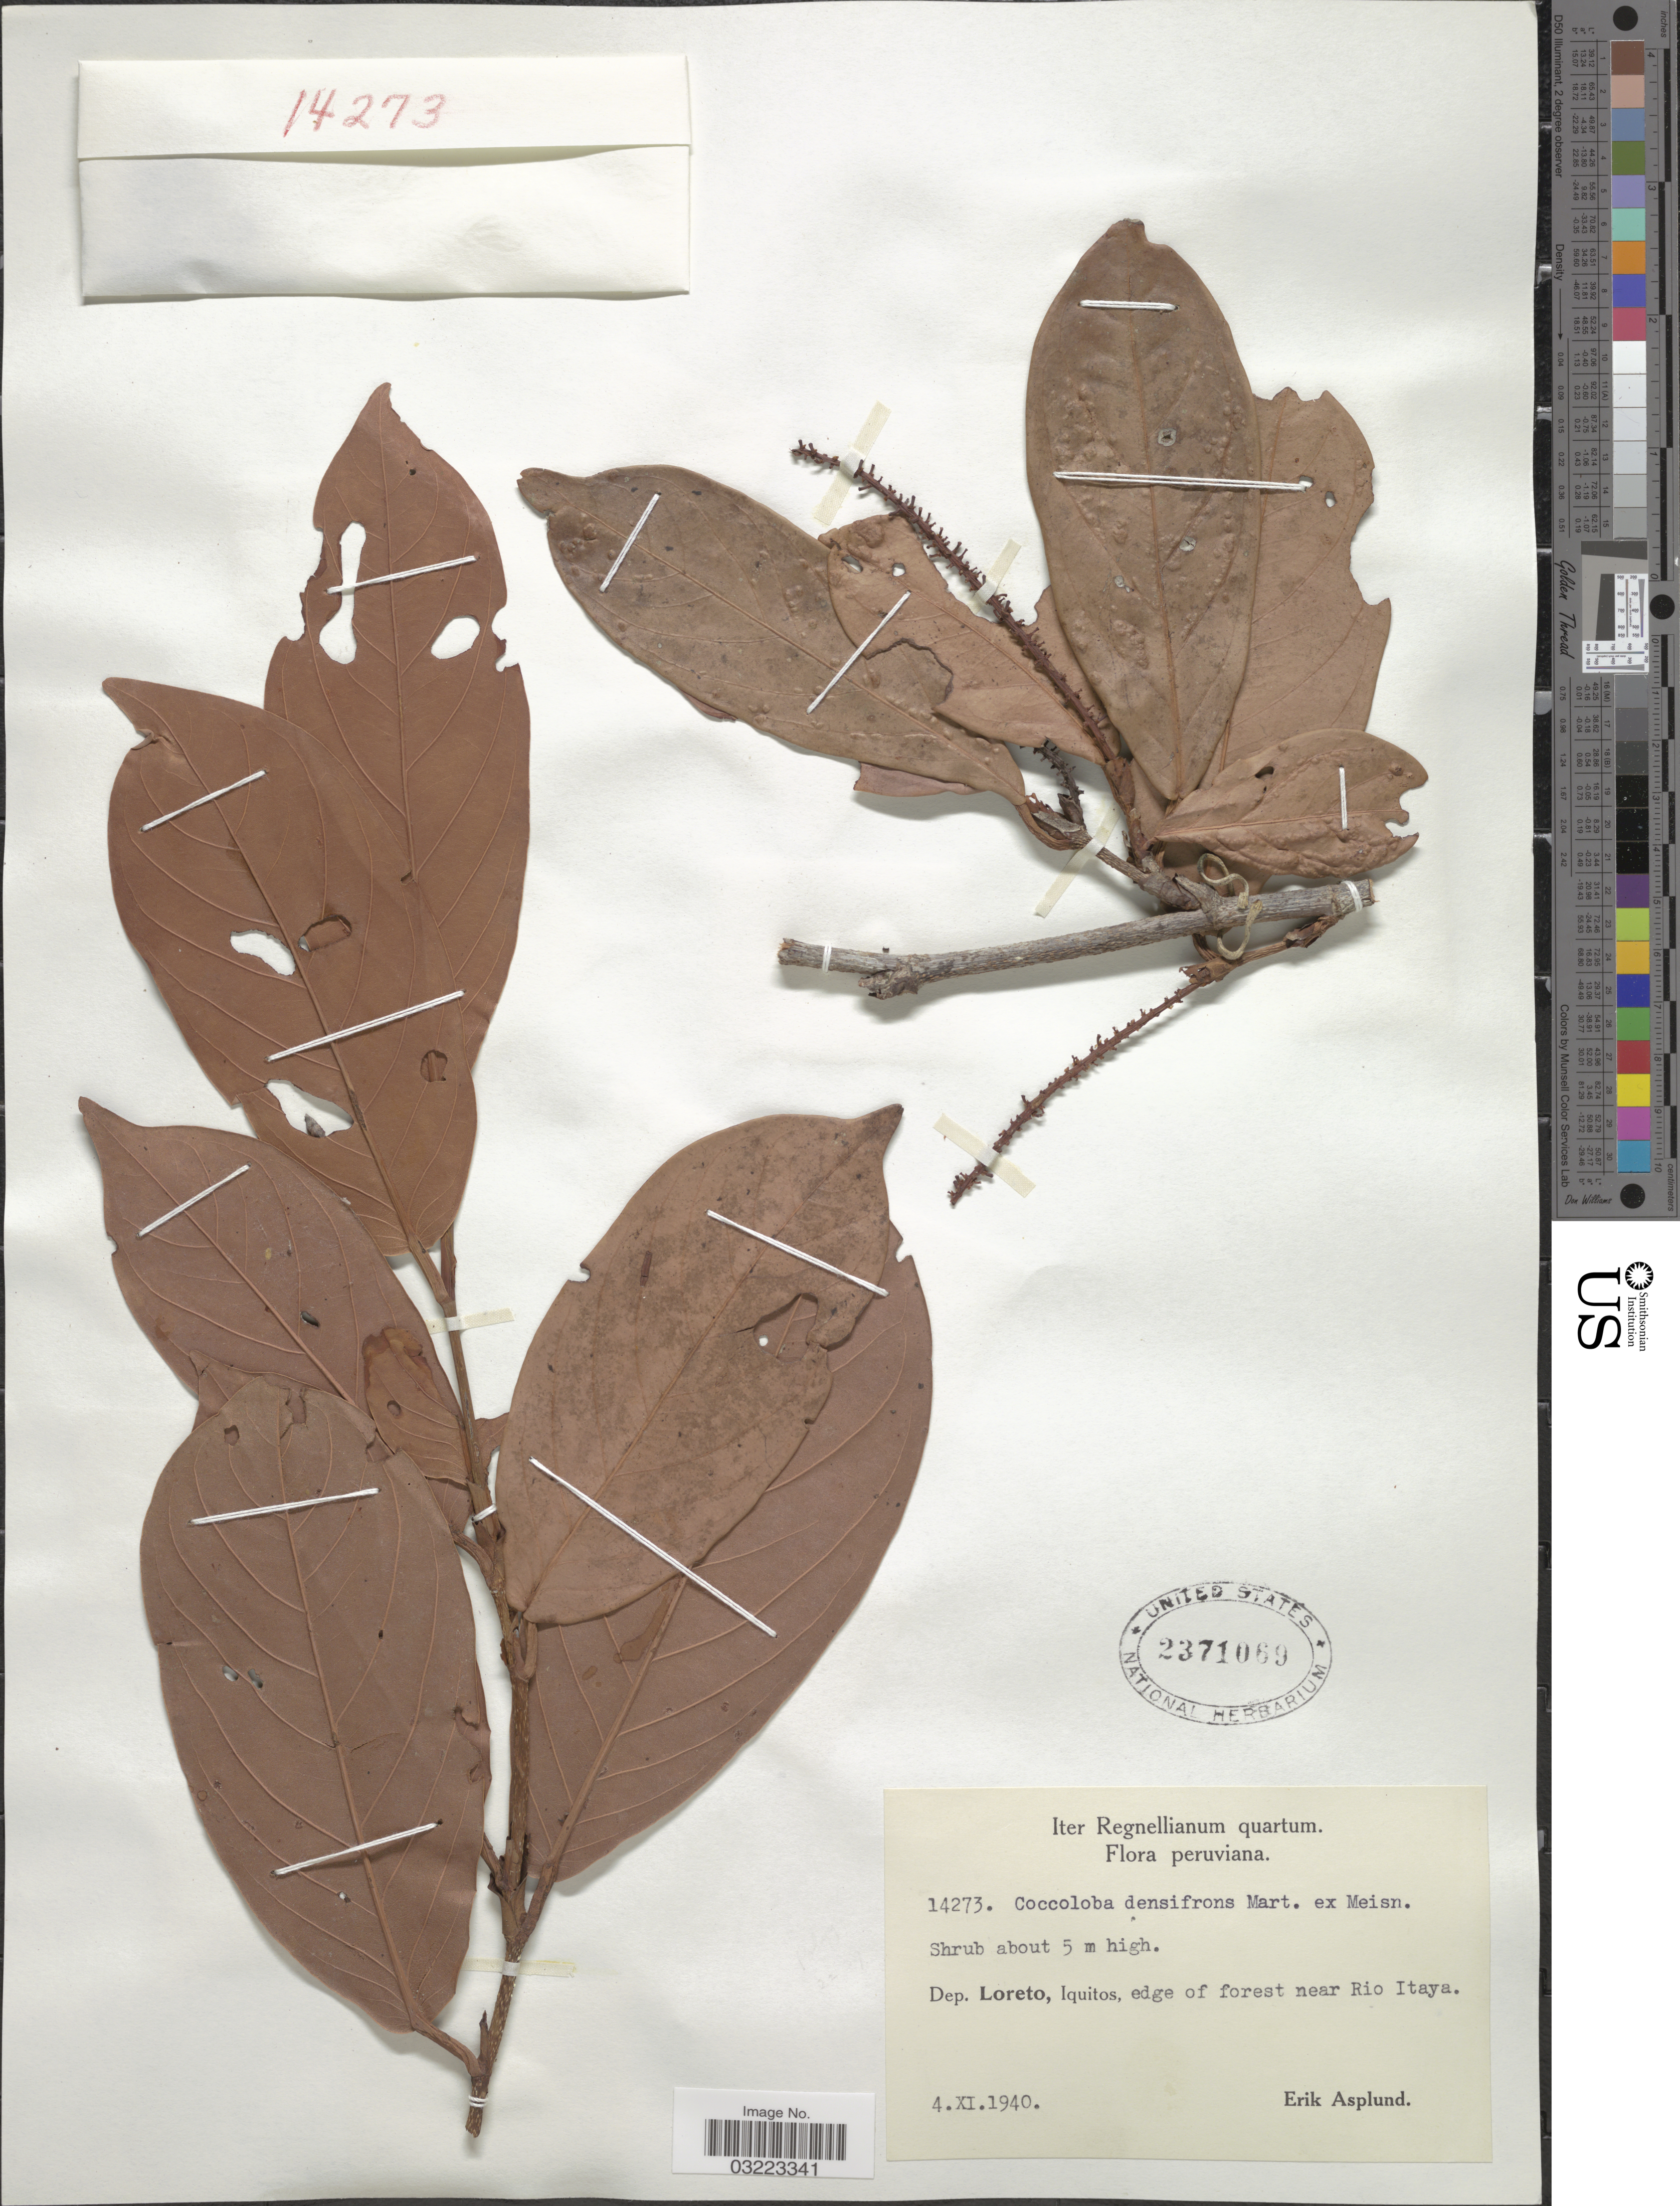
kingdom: Plantae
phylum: Tracheophyta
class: Magnoliopsida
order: Caryophyllales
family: Polygonaceae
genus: Coccoloba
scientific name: Coccoloba densifrons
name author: Mart. ex Meisn.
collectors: E. Asplund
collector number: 14273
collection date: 1940-11-04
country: Peru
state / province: Loreto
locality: Dep. Loreto, Iquitos, edge of forest near Rio Itaya.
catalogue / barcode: US 2371069